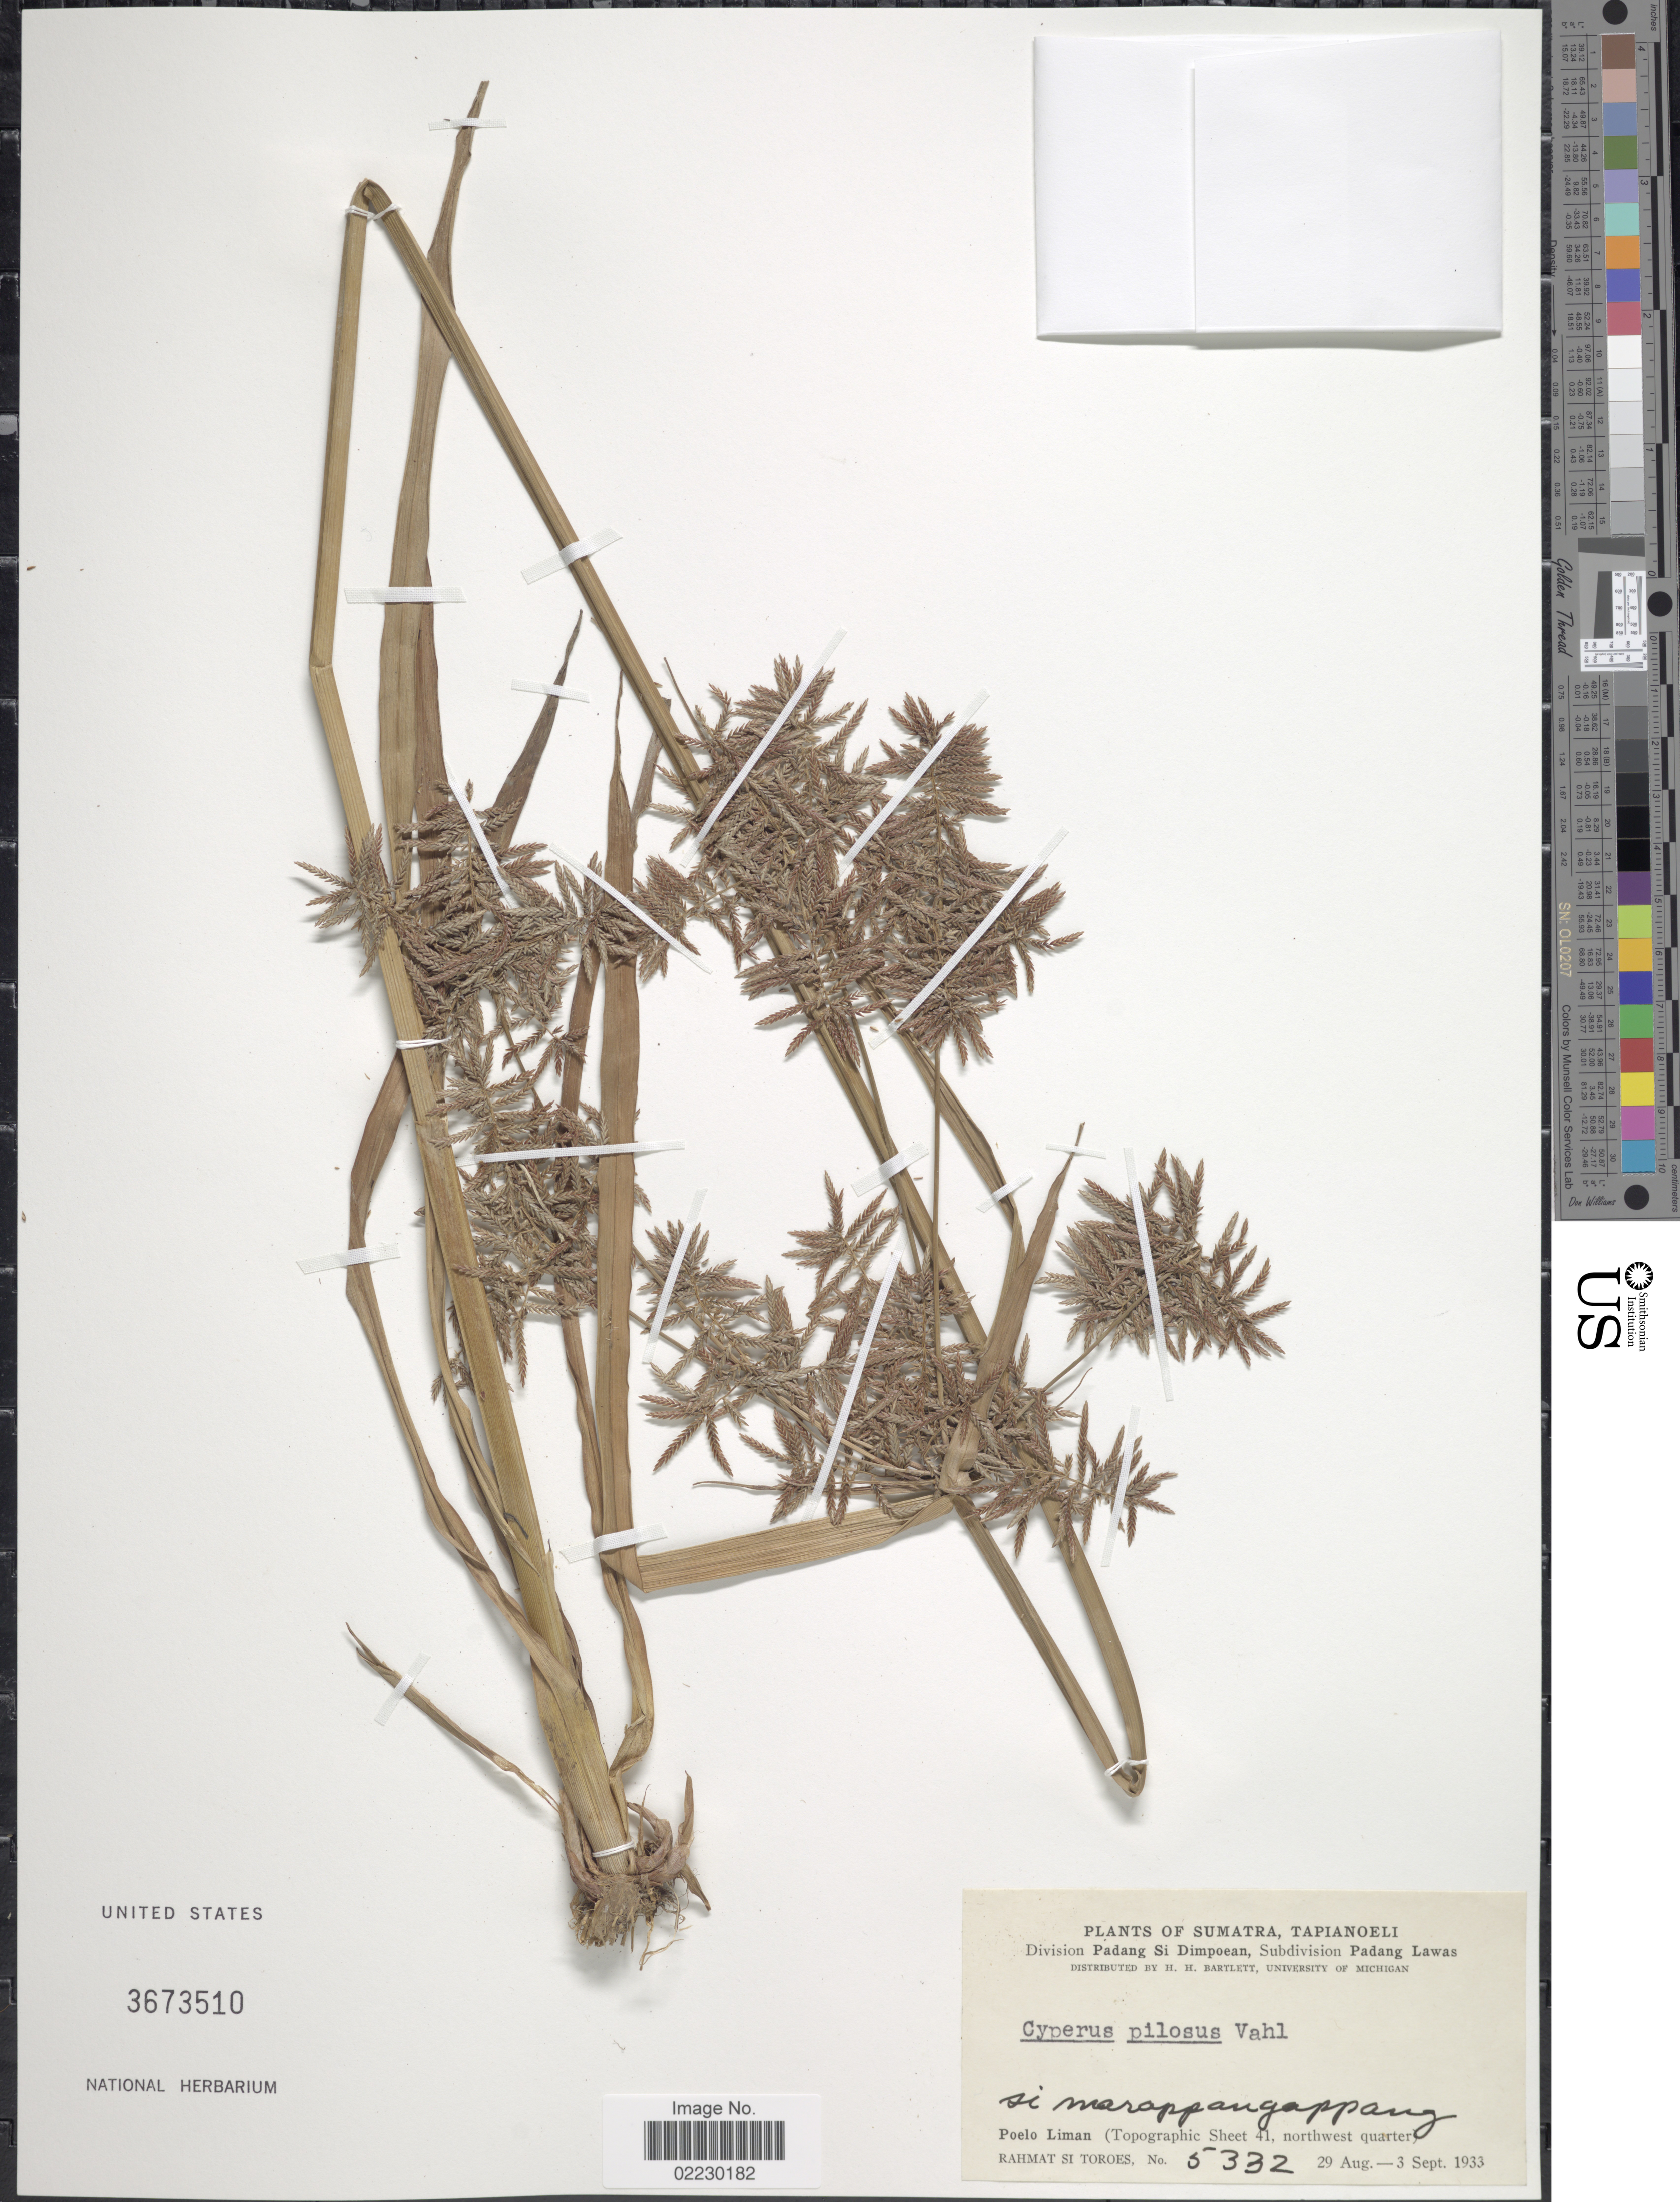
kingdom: Plantae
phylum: Tracheophyta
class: Liliopsida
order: Poales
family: Cyperaceae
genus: Cyperus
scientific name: Cyperus pilosus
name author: Vahl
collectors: Rahmat Si Boeea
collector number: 5332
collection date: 1933-08-29/1933-09-03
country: Indonesia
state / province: Sumatra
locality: Poelo Liman (Topographic Sheet 41, northwest quarter)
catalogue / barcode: US 3673510